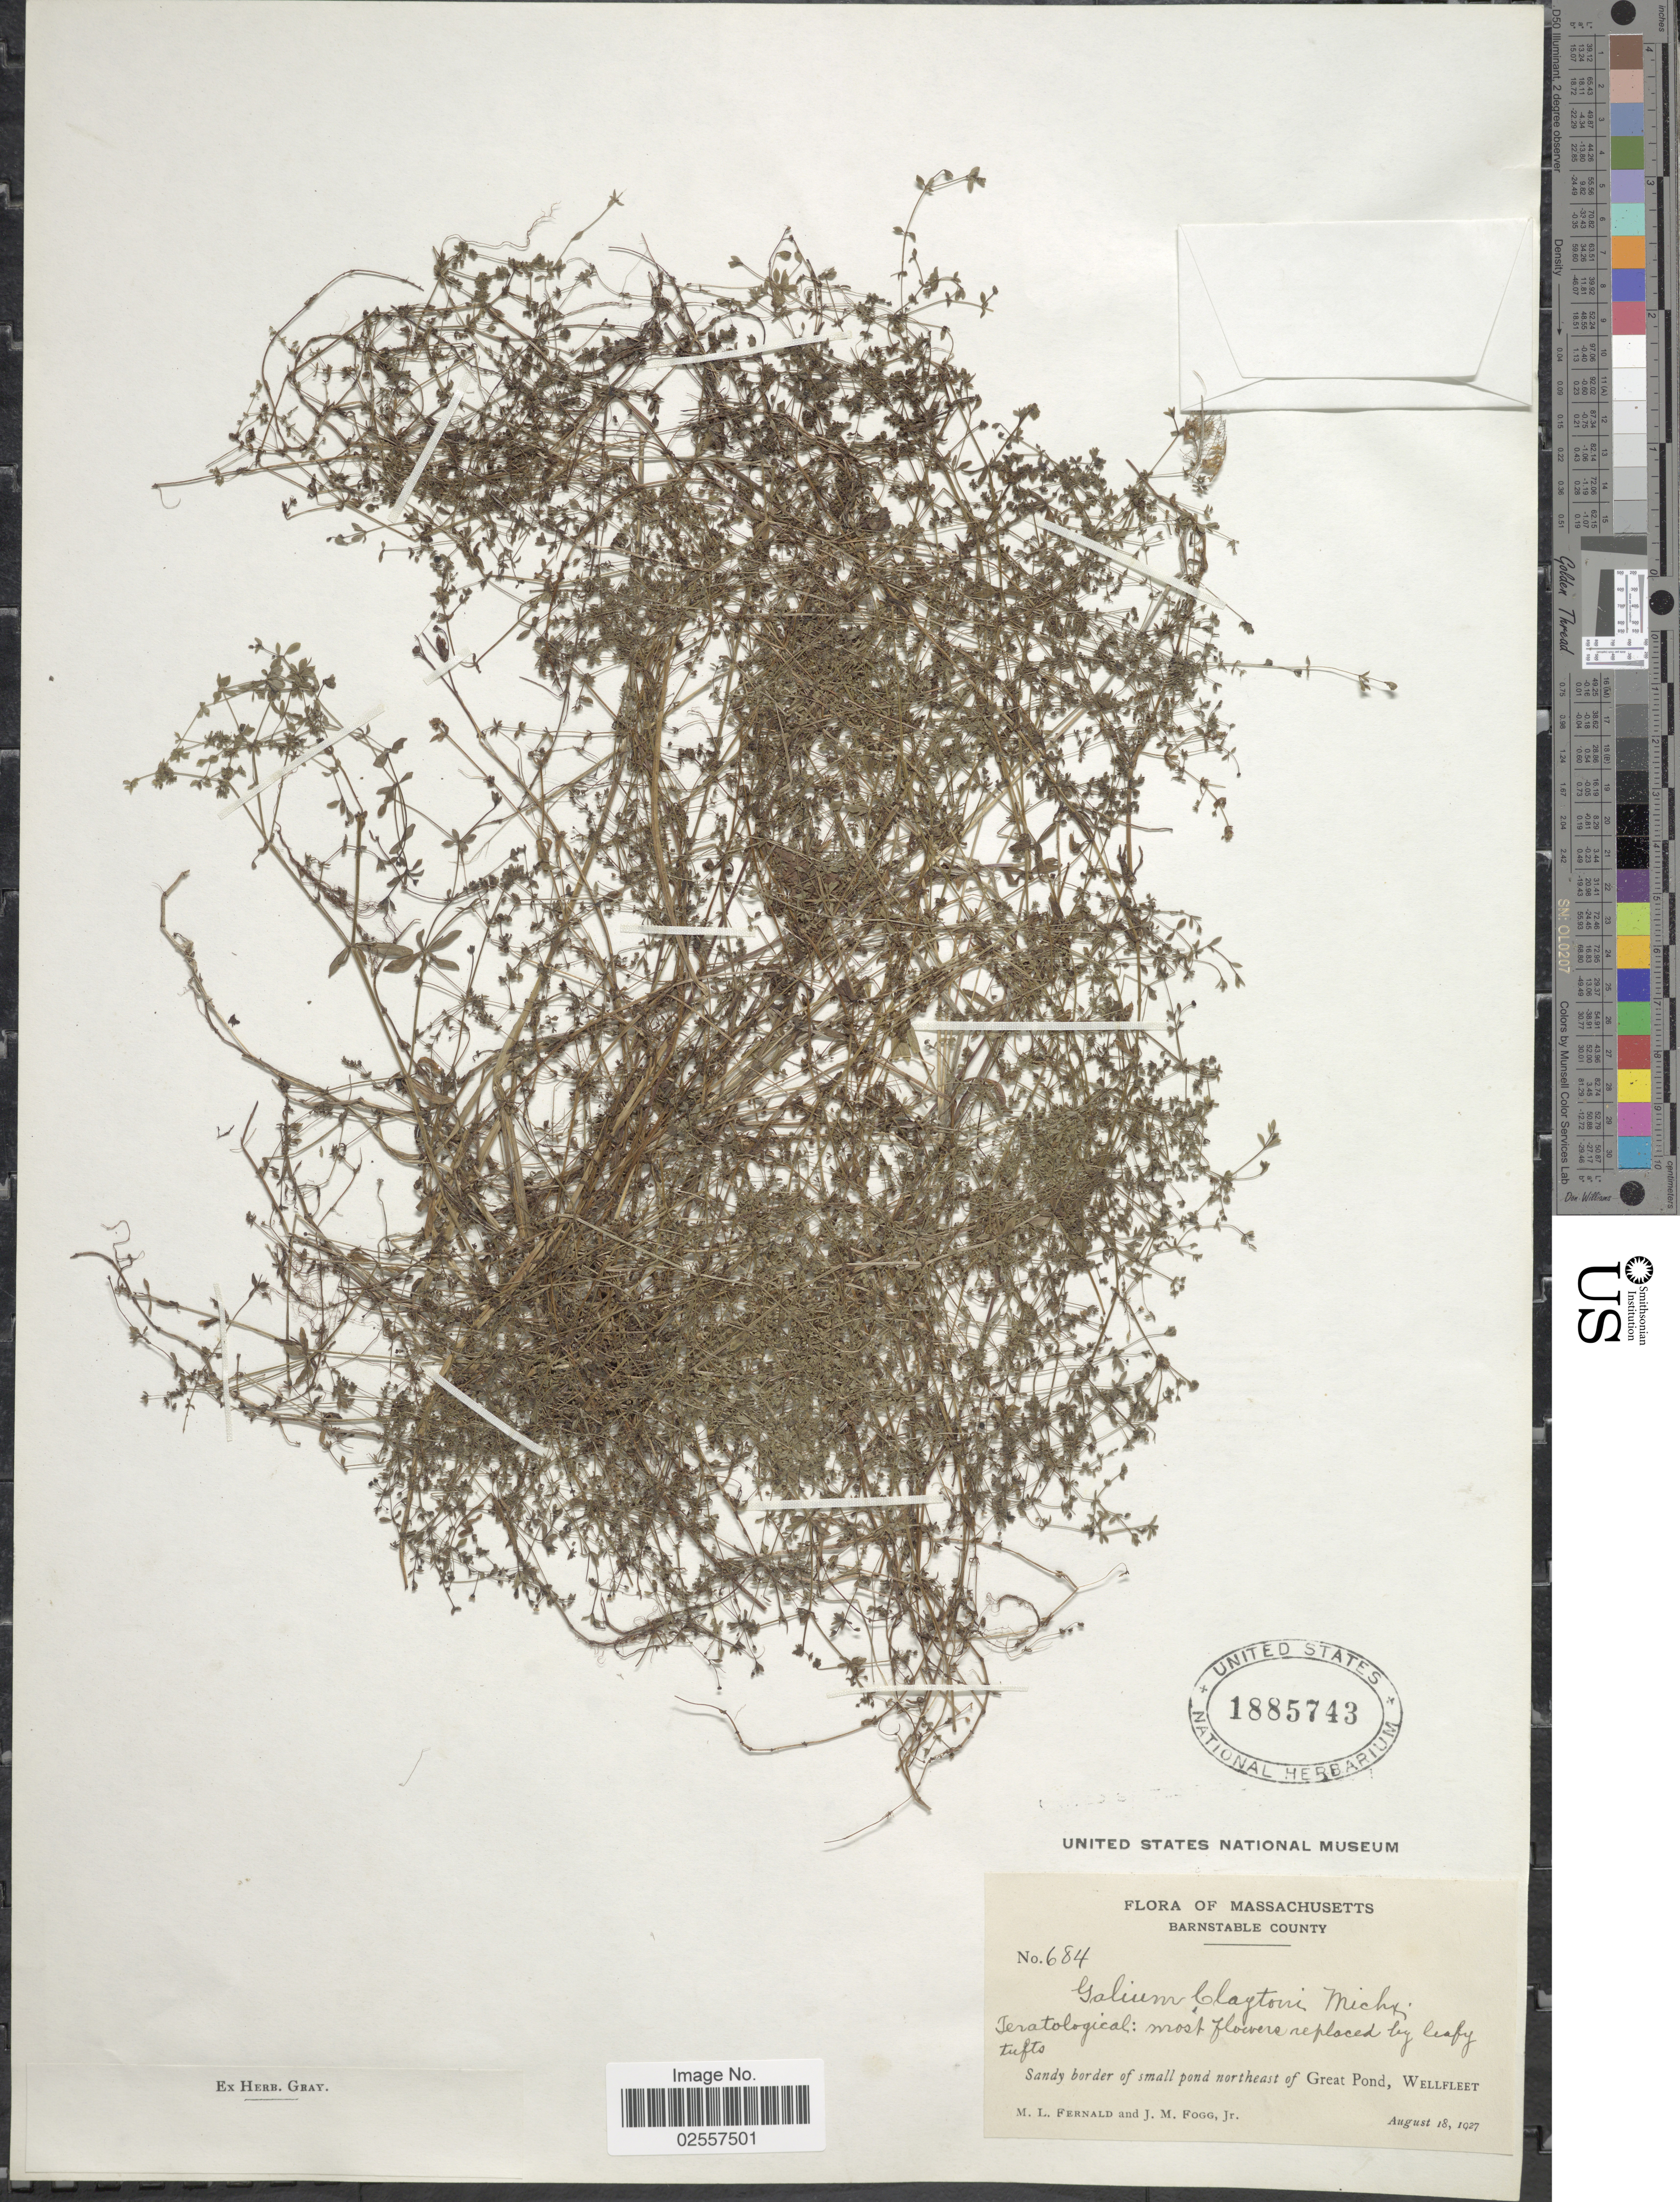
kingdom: Plantae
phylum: Tracheophyta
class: Magnoliopsida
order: Gentianales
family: Rubiaceae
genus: Galium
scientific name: Galium claytoni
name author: Michx.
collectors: M. L. Fernald & J. Fogg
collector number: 684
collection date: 1927-08-18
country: United States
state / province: Massachusetts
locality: Barnstable County, Sandy border of small pond northeast of Great Pond, Wellfleet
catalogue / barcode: US 1885743